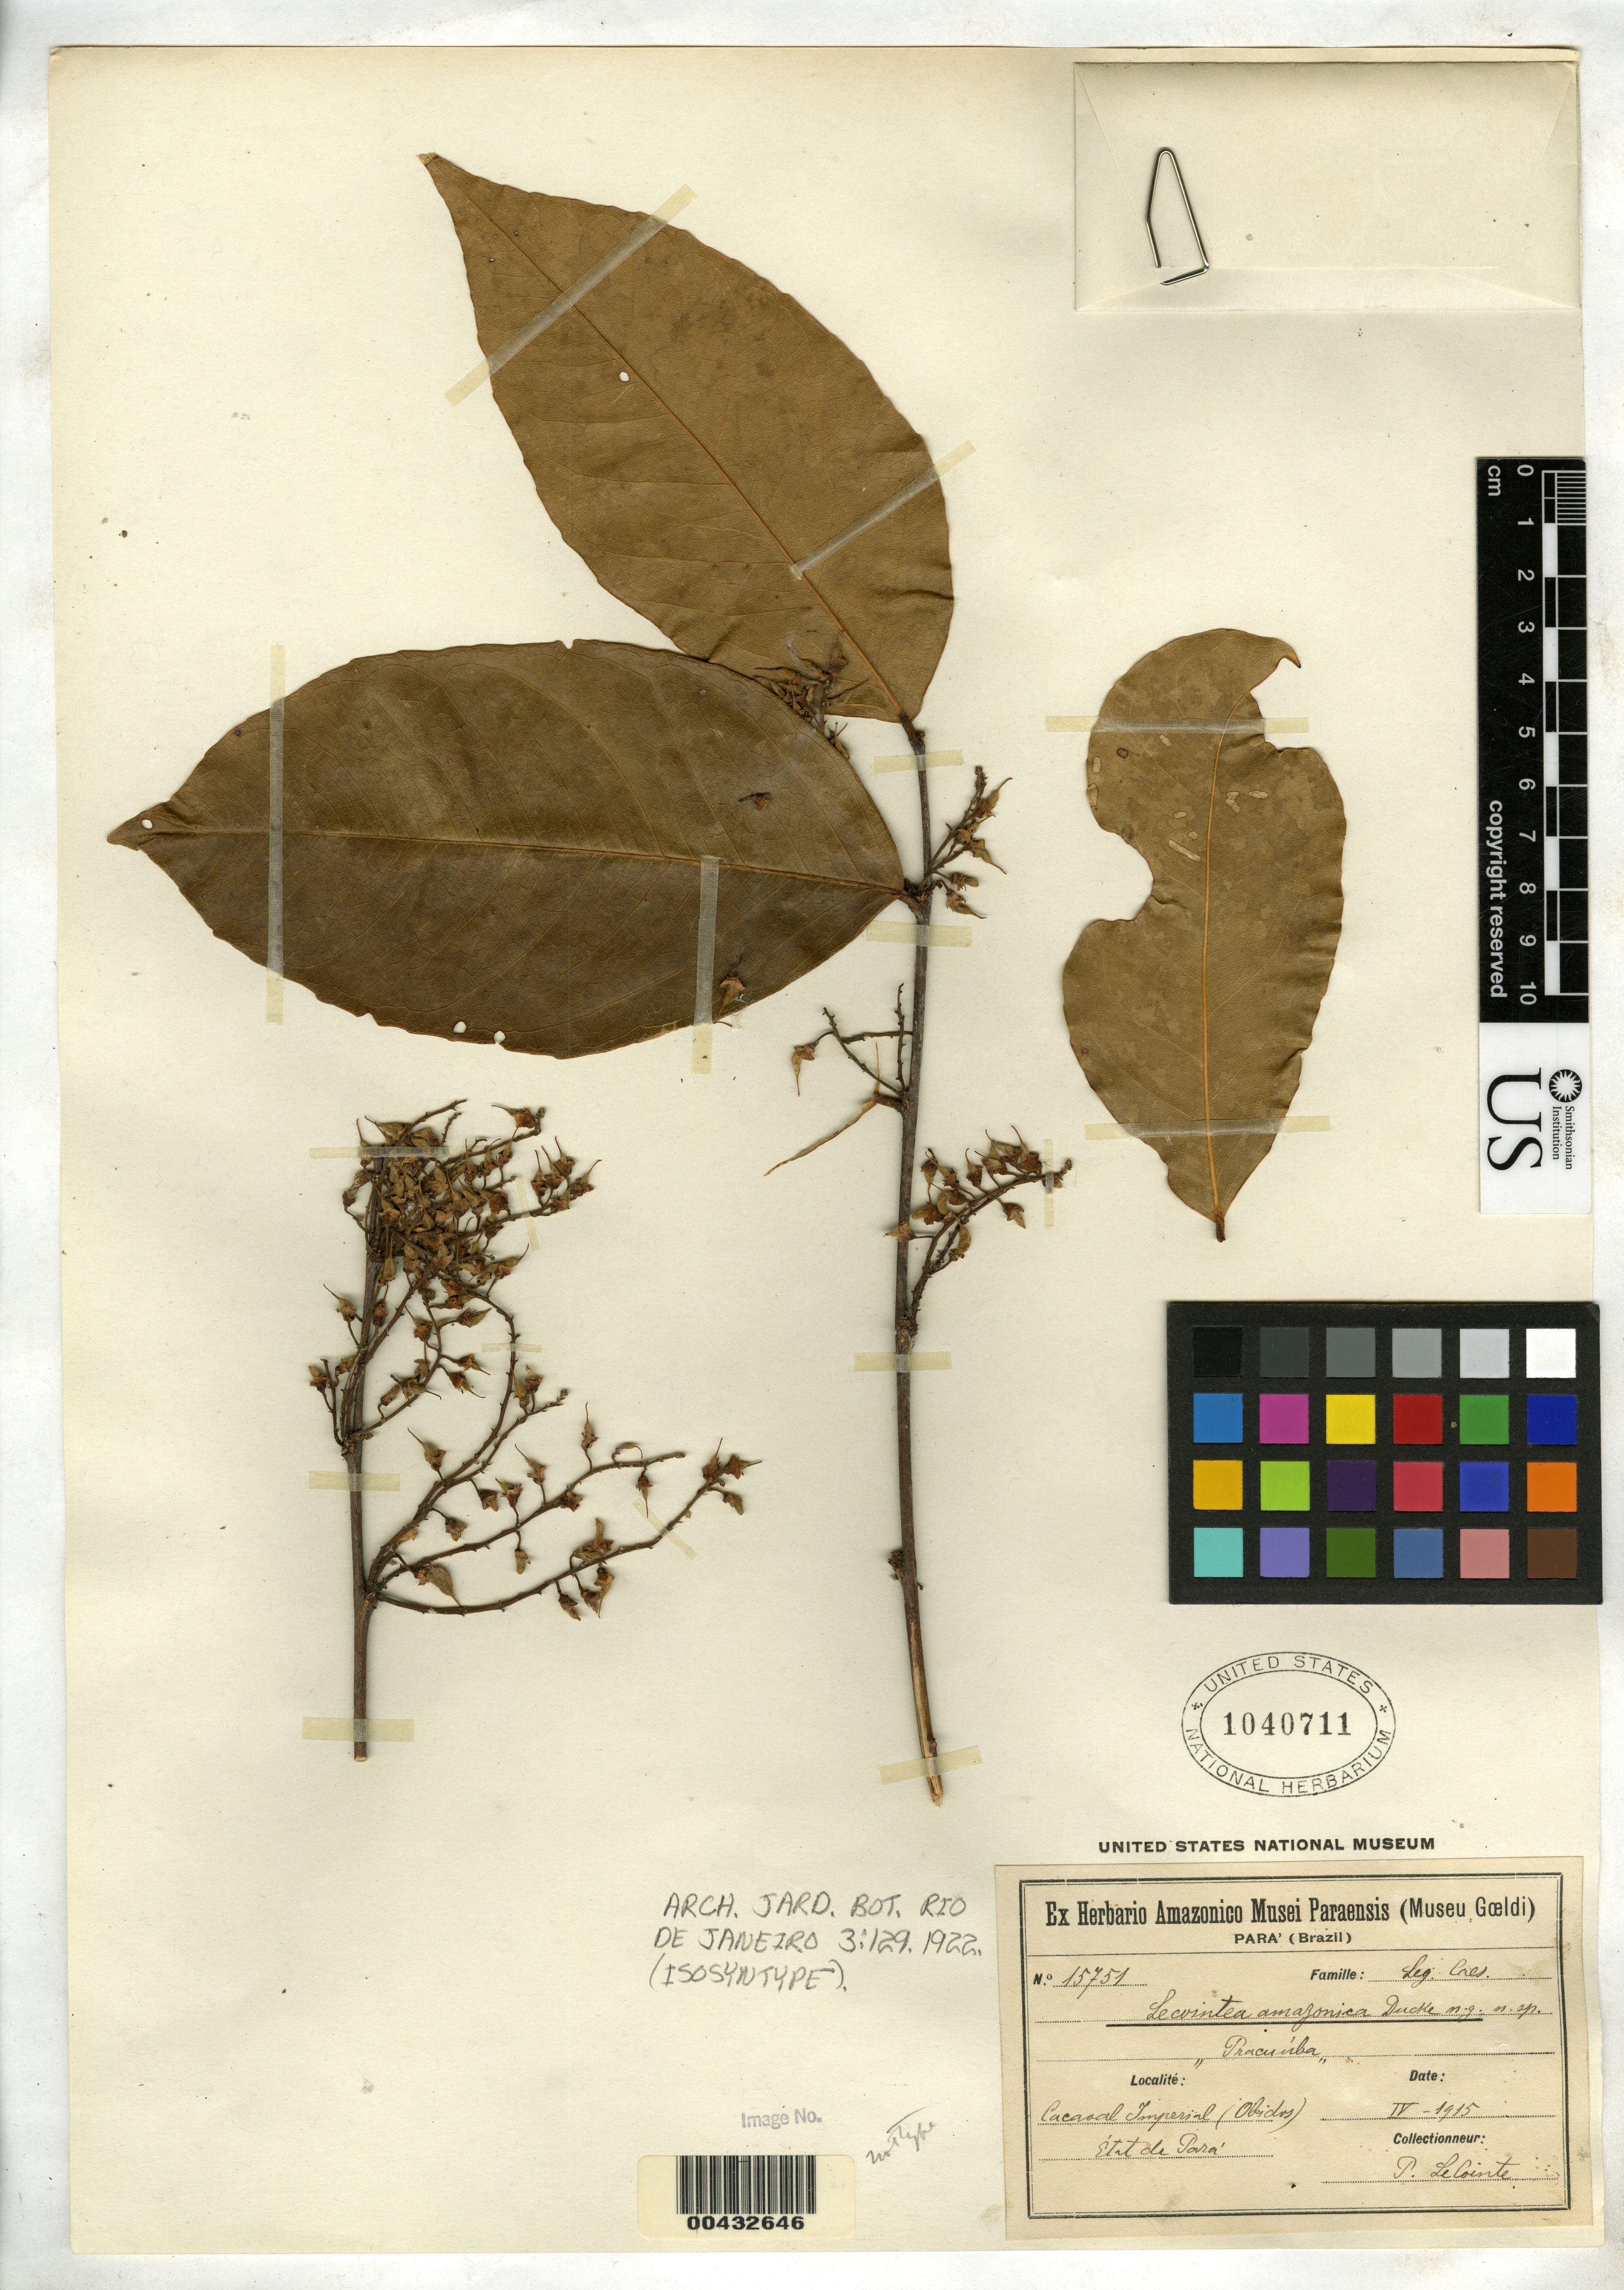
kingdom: Plantae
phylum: Tracheophyta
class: Magnoliopsida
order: Fabales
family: Fabaceae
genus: Lecointea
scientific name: Lecointea amazonica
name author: Ducke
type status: Isosyntype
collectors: P. Le Cointe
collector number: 15751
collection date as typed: Apr 1915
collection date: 1915-04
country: Brazil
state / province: Pará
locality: Cacaoal Imperial, Obidos.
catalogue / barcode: US 1040711